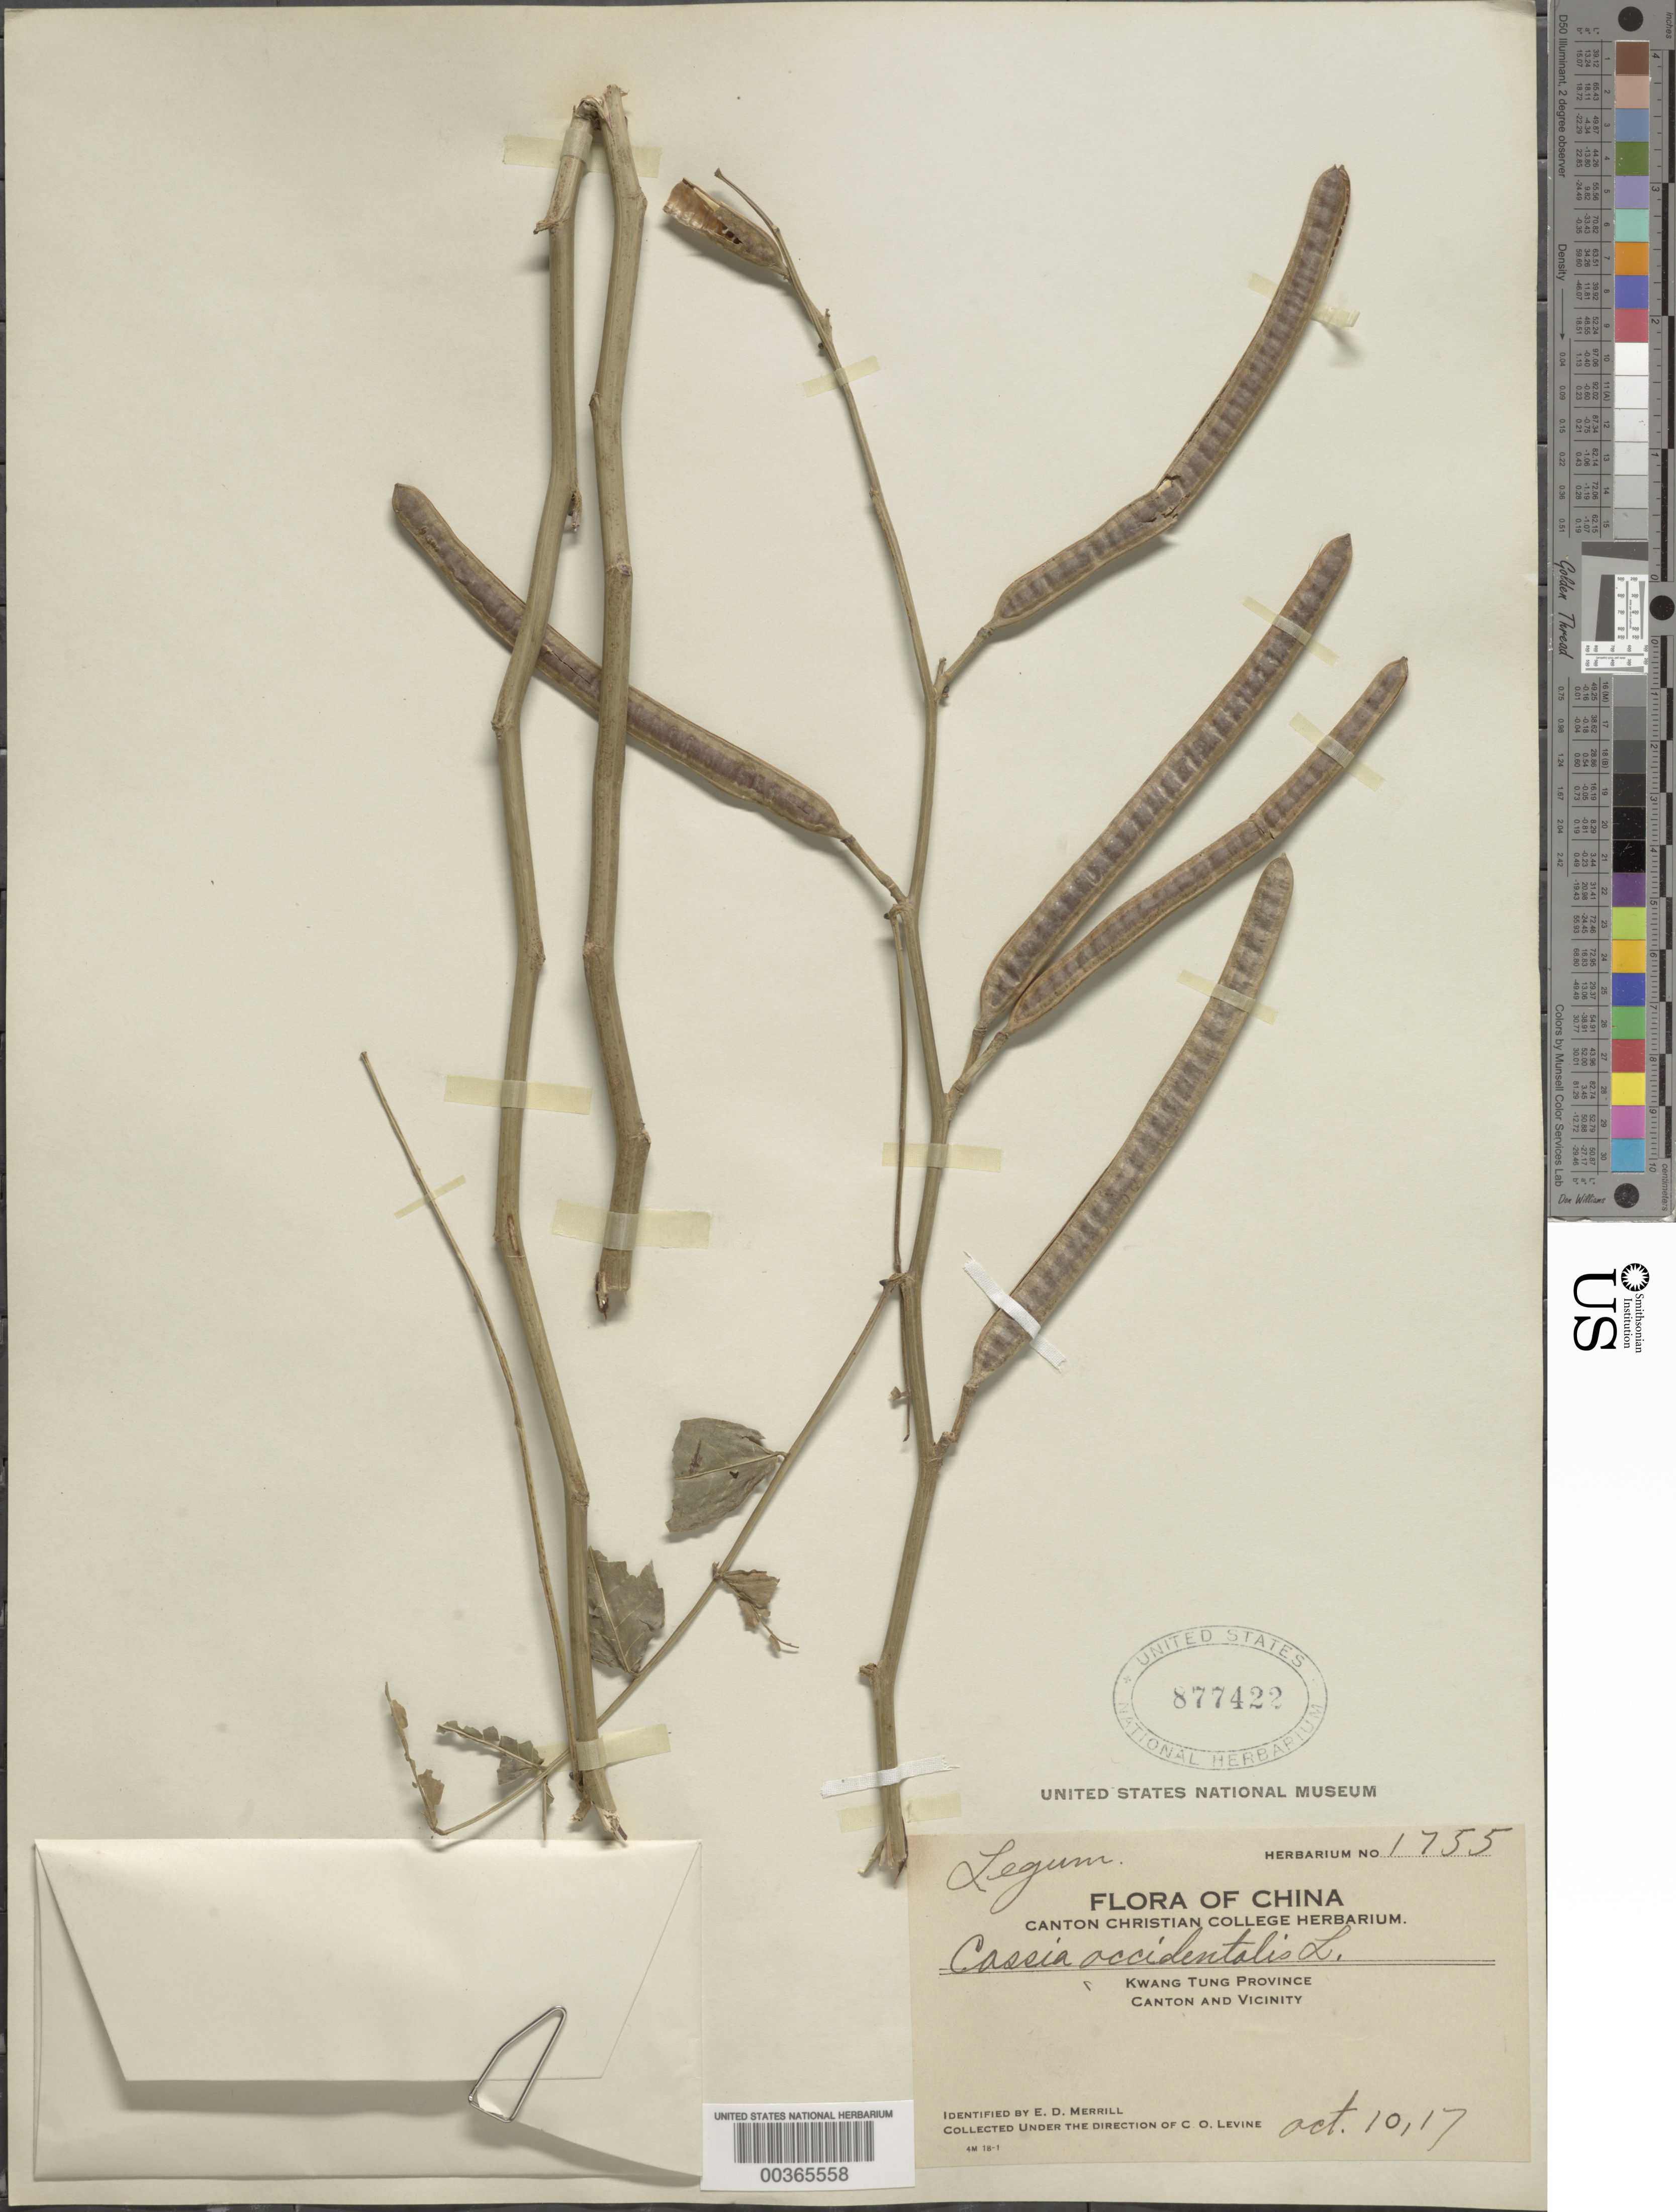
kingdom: Plantae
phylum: Tracheophyta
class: Magnoliopsida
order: Fabales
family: Fabaceae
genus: Senna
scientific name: Senna occidentalis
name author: (L.) Link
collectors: C. O. Levine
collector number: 1755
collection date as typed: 10 Oct 1917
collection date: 1917-10-10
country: China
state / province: Guangdong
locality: Canton and vicinity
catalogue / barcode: US 877422